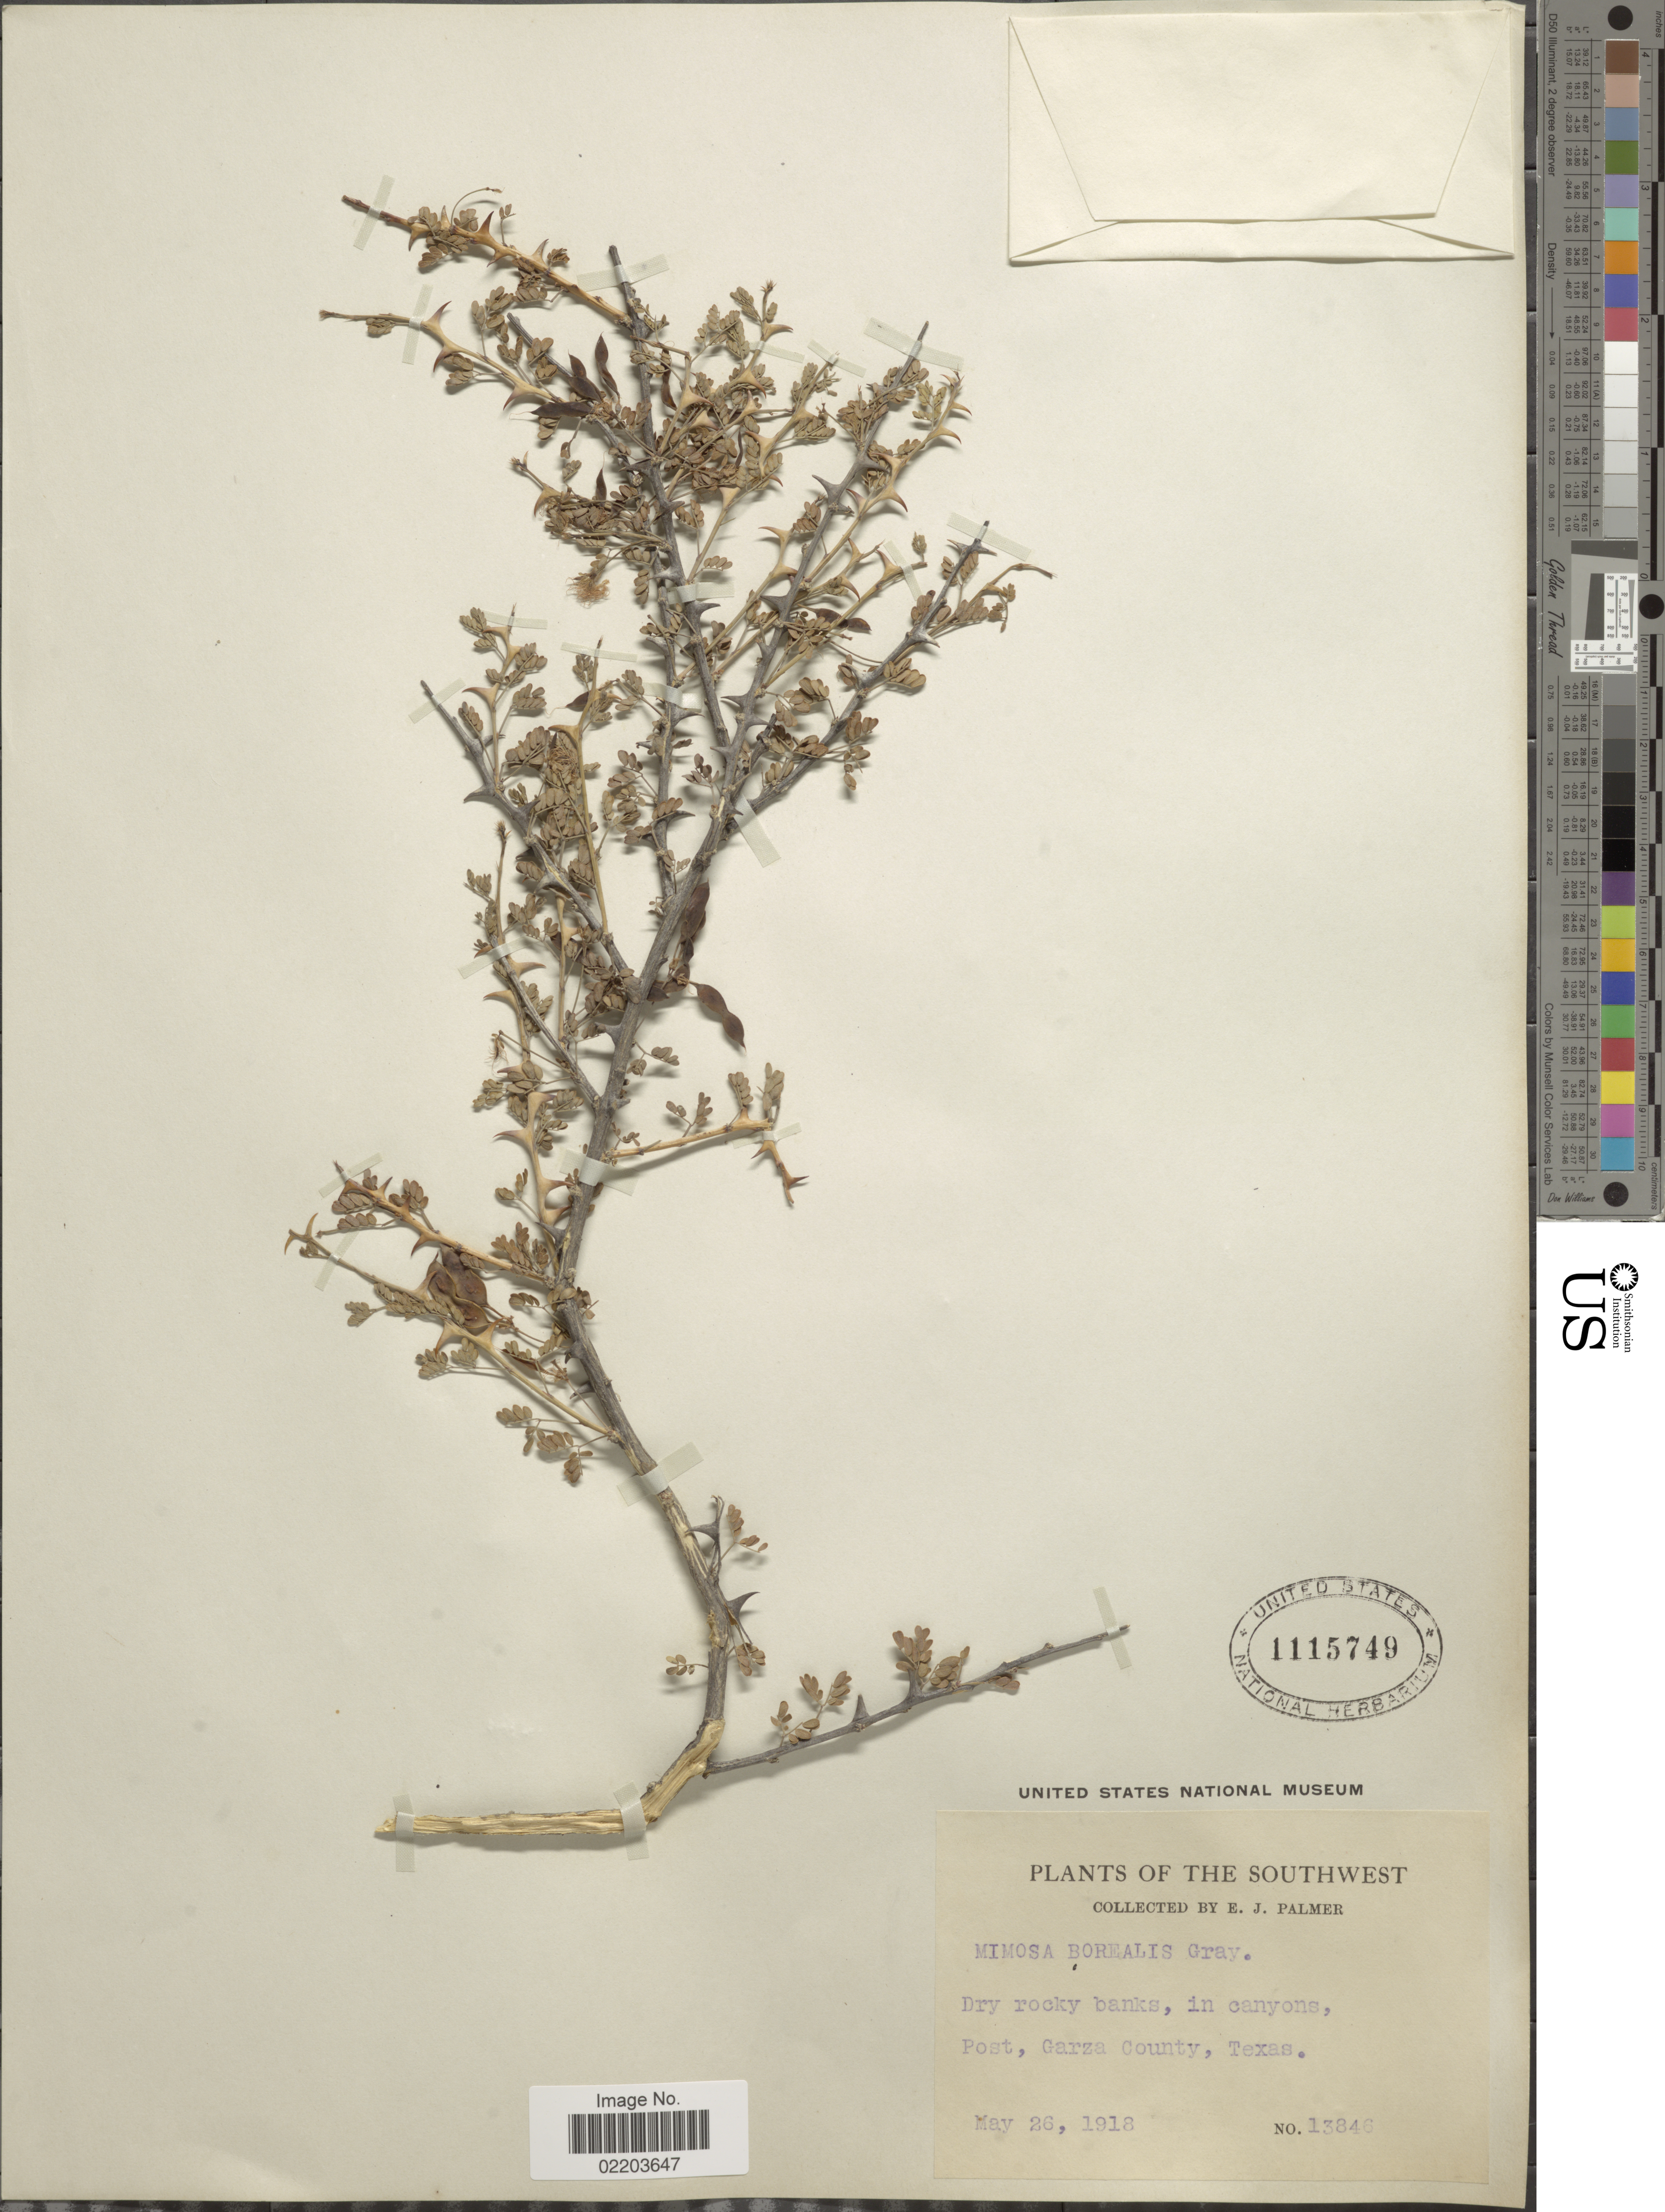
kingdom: Plantae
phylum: Tracheophyta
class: Magnoliopsida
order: Fabales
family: Fabaceae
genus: Mimosa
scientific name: Mimosa borealis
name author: A. Gray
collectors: E. J. Palmer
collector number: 13846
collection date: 1918-05-26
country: United States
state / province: Texas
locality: The Southwest, Dry rocky banks, in canyons, Post, Garza County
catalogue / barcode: US 1115749